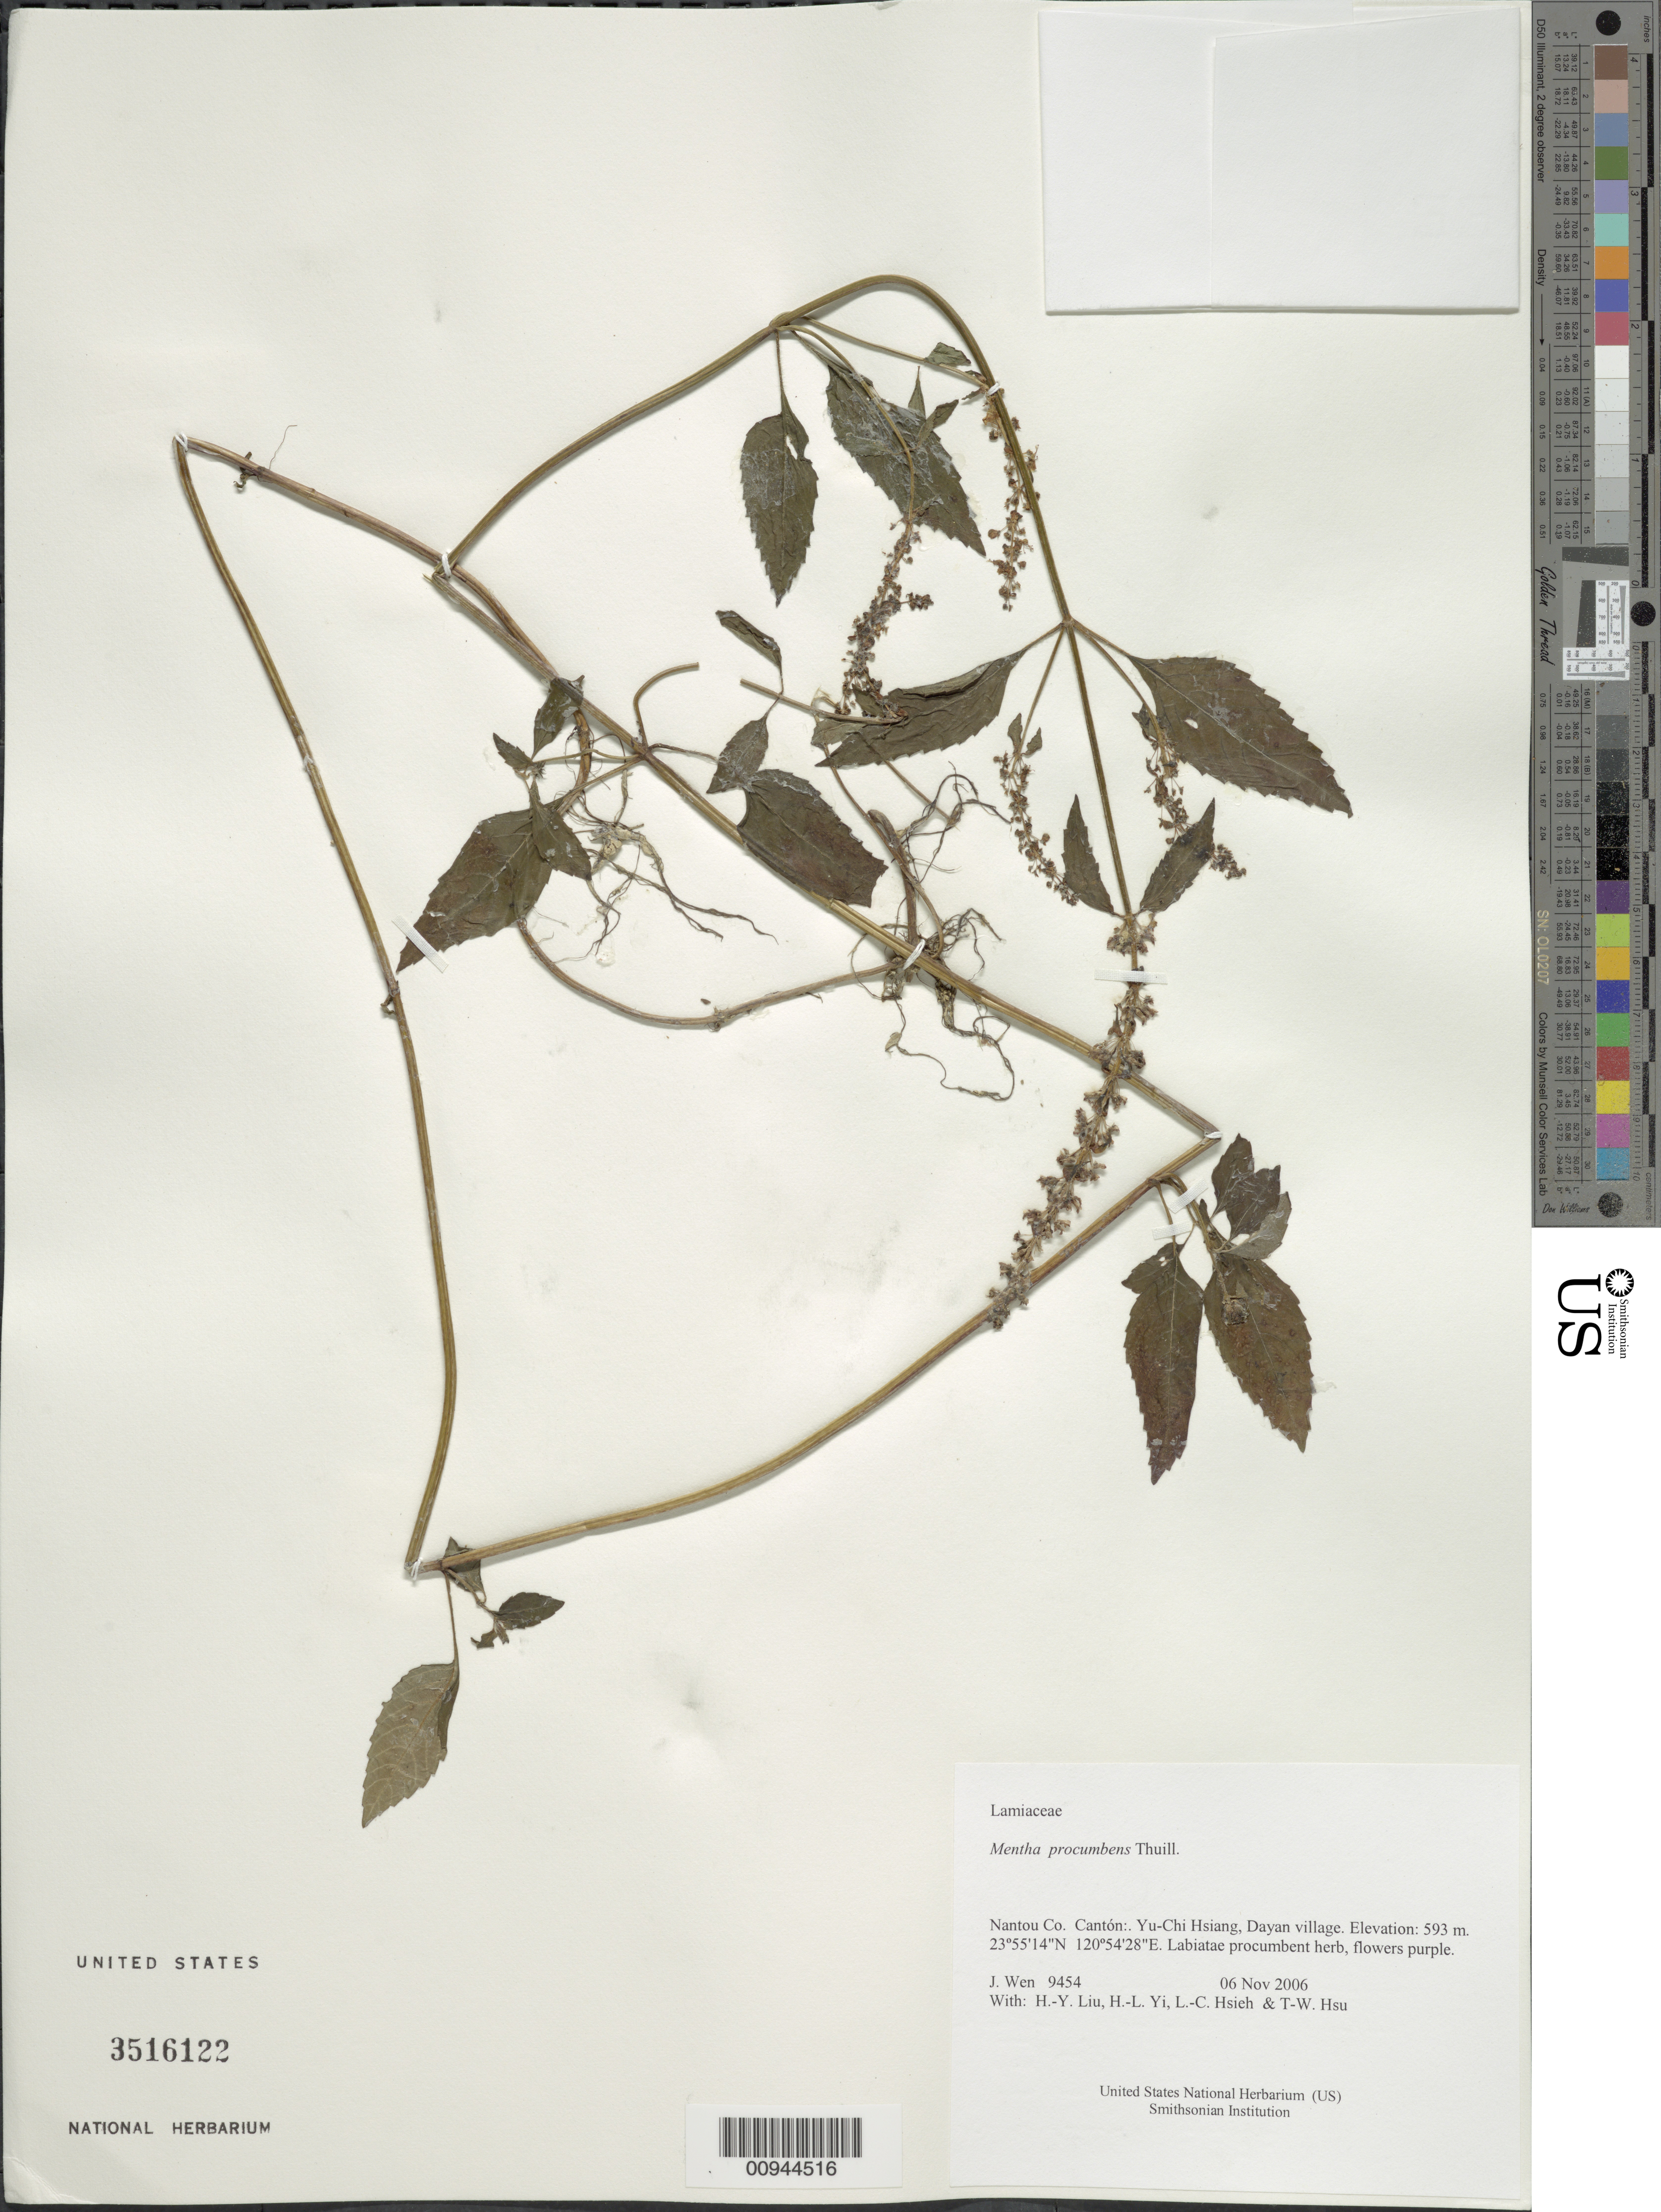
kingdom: Plantae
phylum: Tracheophyta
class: Magnoliopsida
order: Lamiales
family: Lamiaceae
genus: Mentha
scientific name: Mentha procumbens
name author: Thuill.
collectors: J. Wen, H. Liu, H. l. Yi, L. Hsieh & T. Hsu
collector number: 9454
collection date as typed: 06 Nov 2006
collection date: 2006-11-06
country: Taiwan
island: Taiwan [Formosa]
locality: Yu-Chi Hsiang, Dayan village.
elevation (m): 593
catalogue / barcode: US 3516122